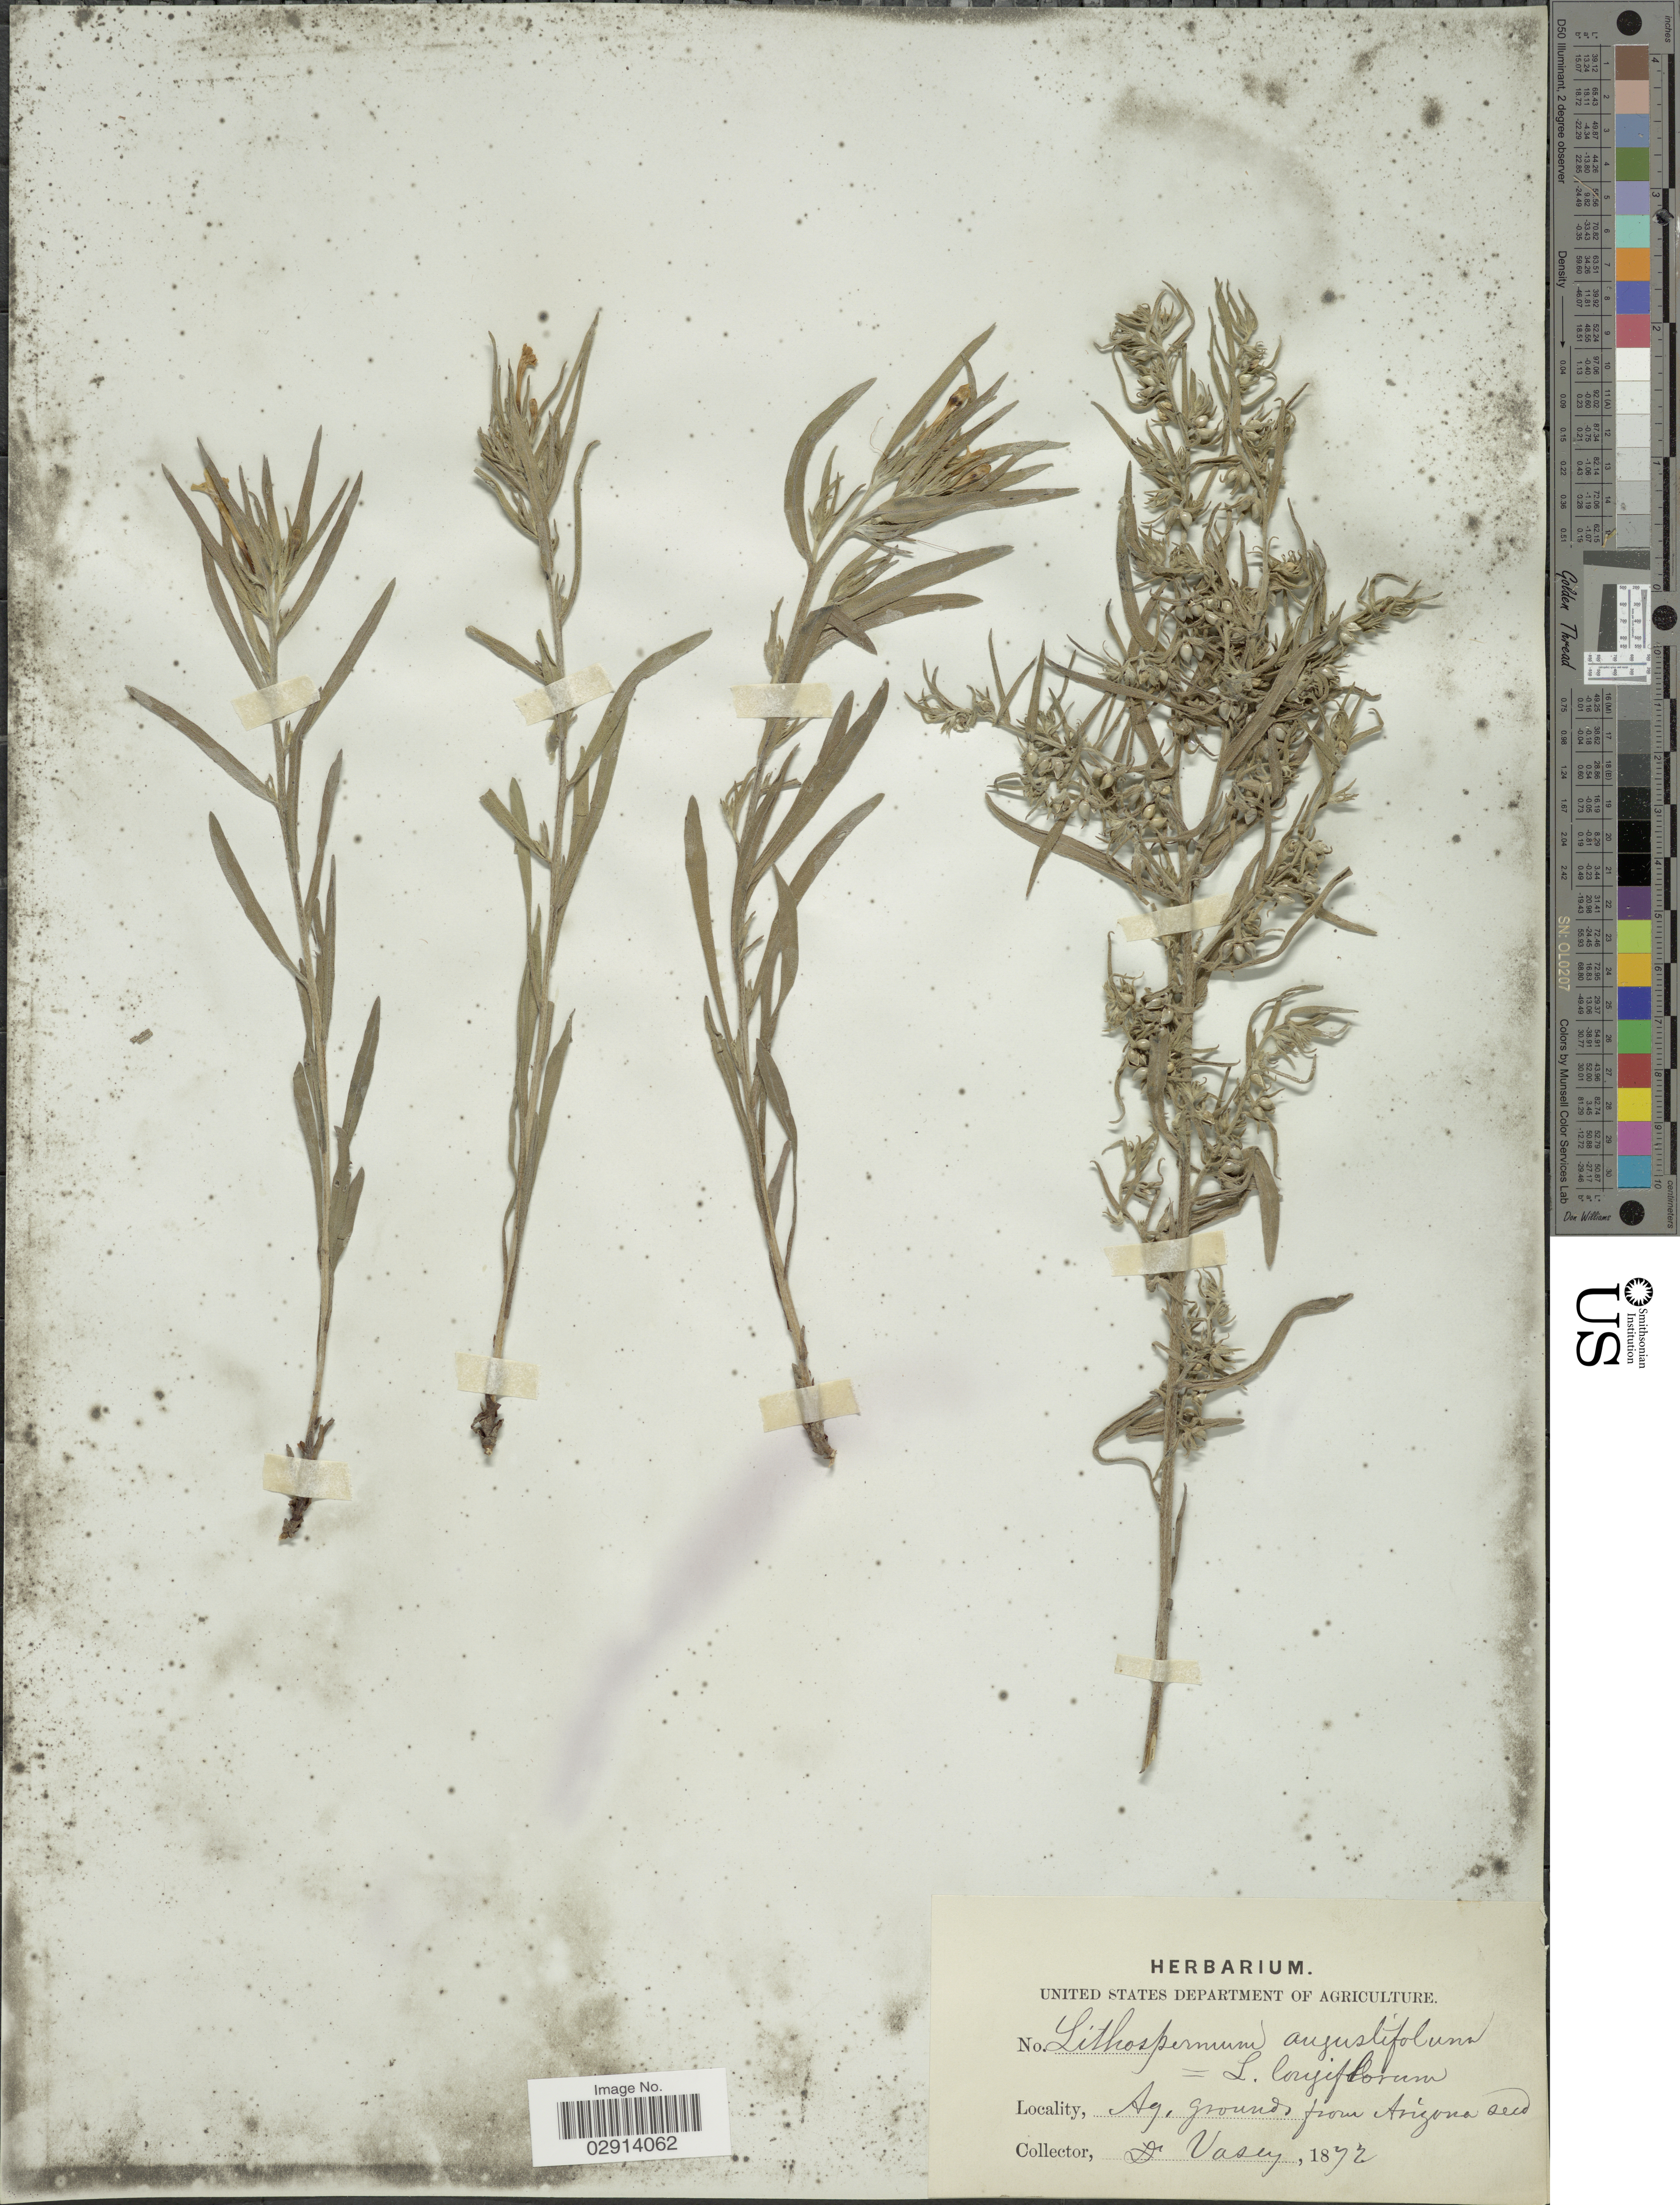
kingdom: Plantae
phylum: Tracheophyta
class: Magnoliopsida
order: Boraginales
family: Boraginaceae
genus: Lithospermum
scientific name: Lithospermum incisum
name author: Lehm.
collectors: Vasey, --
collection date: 1872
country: United States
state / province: Arizona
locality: Ag. grounds from Arizona seco.